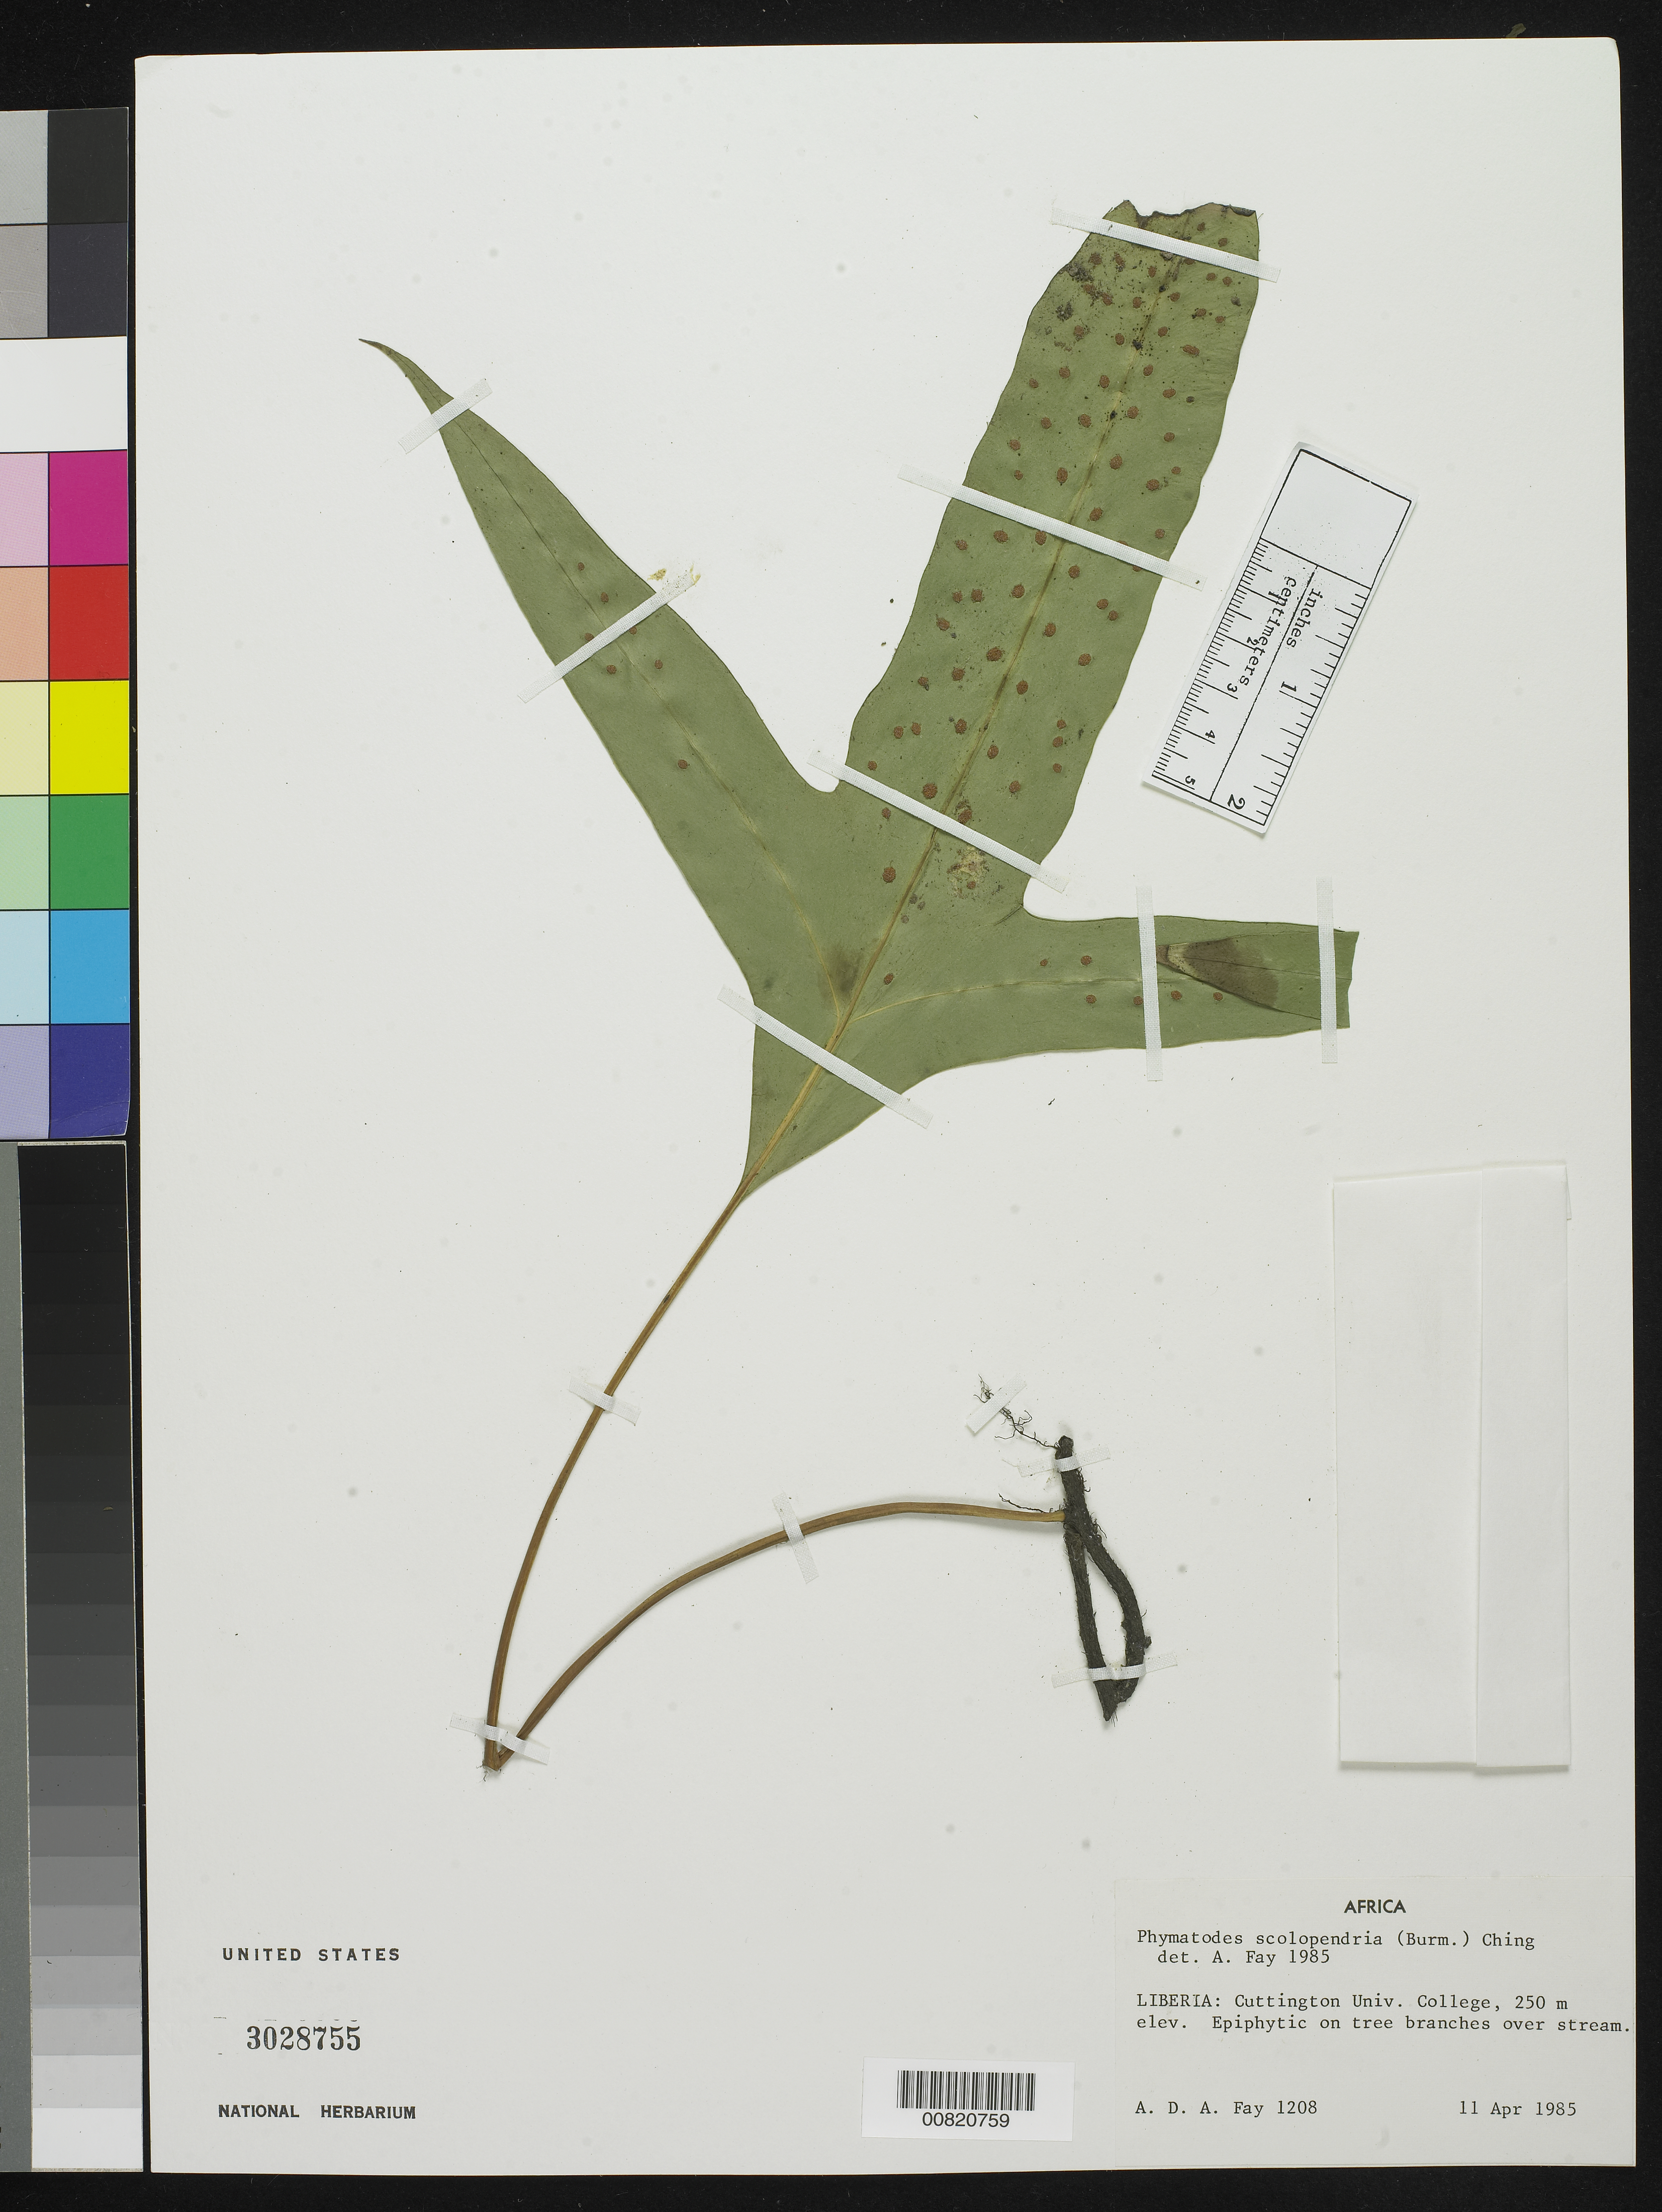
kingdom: Plantae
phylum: Tracheophyta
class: Polypodiopsida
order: Polypodiales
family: Polypodiaceae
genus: Polypodium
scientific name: Polypodium scolopendria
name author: Burm. f.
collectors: A. Fay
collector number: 1208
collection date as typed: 11 Apr 1985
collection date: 1985-04-11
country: Liberia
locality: Cuttington Univ. College, Bong City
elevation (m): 250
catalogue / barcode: US 3028755